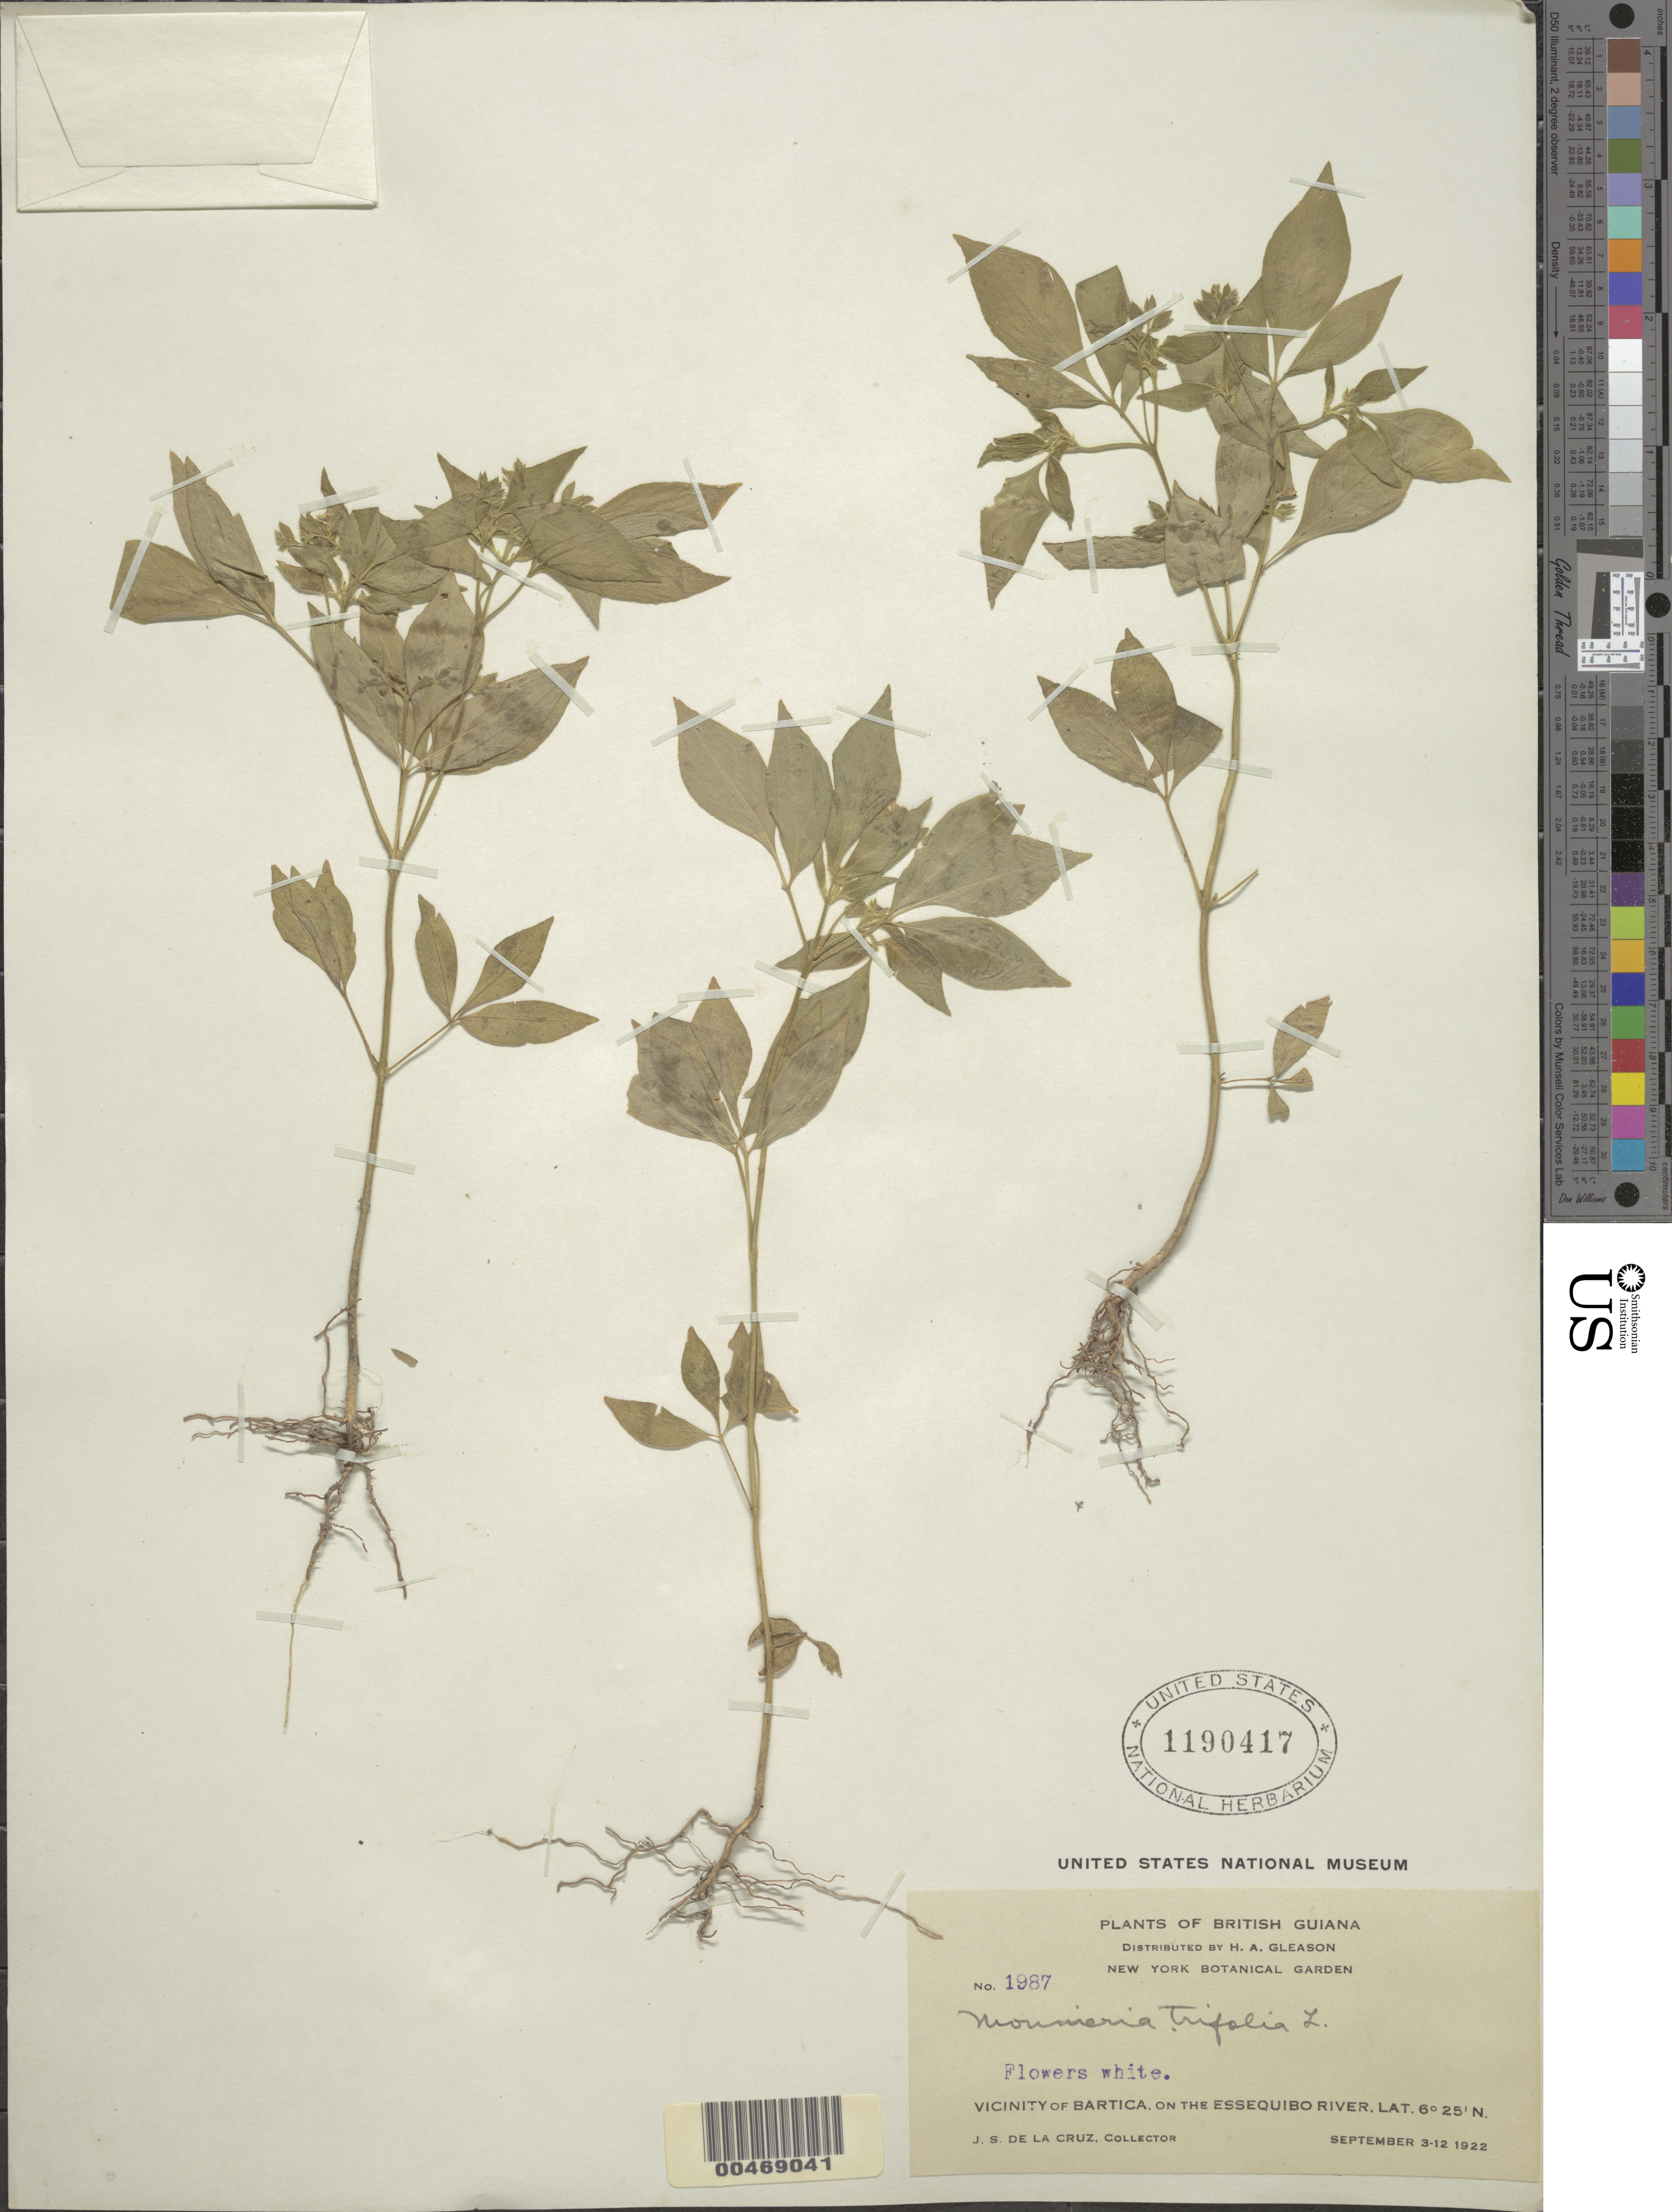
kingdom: Plantae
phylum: Tracheophyta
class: Magnoliopsida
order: Sapindales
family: Rutaceae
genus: Ertela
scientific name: Ertela trifolia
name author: (L.) Kuntze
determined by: Strong, Mark T., (BOT), Smithsonian Institution - National Museum of Natural History (UNITED STATES)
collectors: J. S. de la Cruz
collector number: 1987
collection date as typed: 3-Sep-22 to 12-Sep-22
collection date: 1922-09-03/1922-09-12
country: Guyana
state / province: Cuyuni-Mazaruni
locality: Bartica, vic., on the Essequibo River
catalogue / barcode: US 1190417